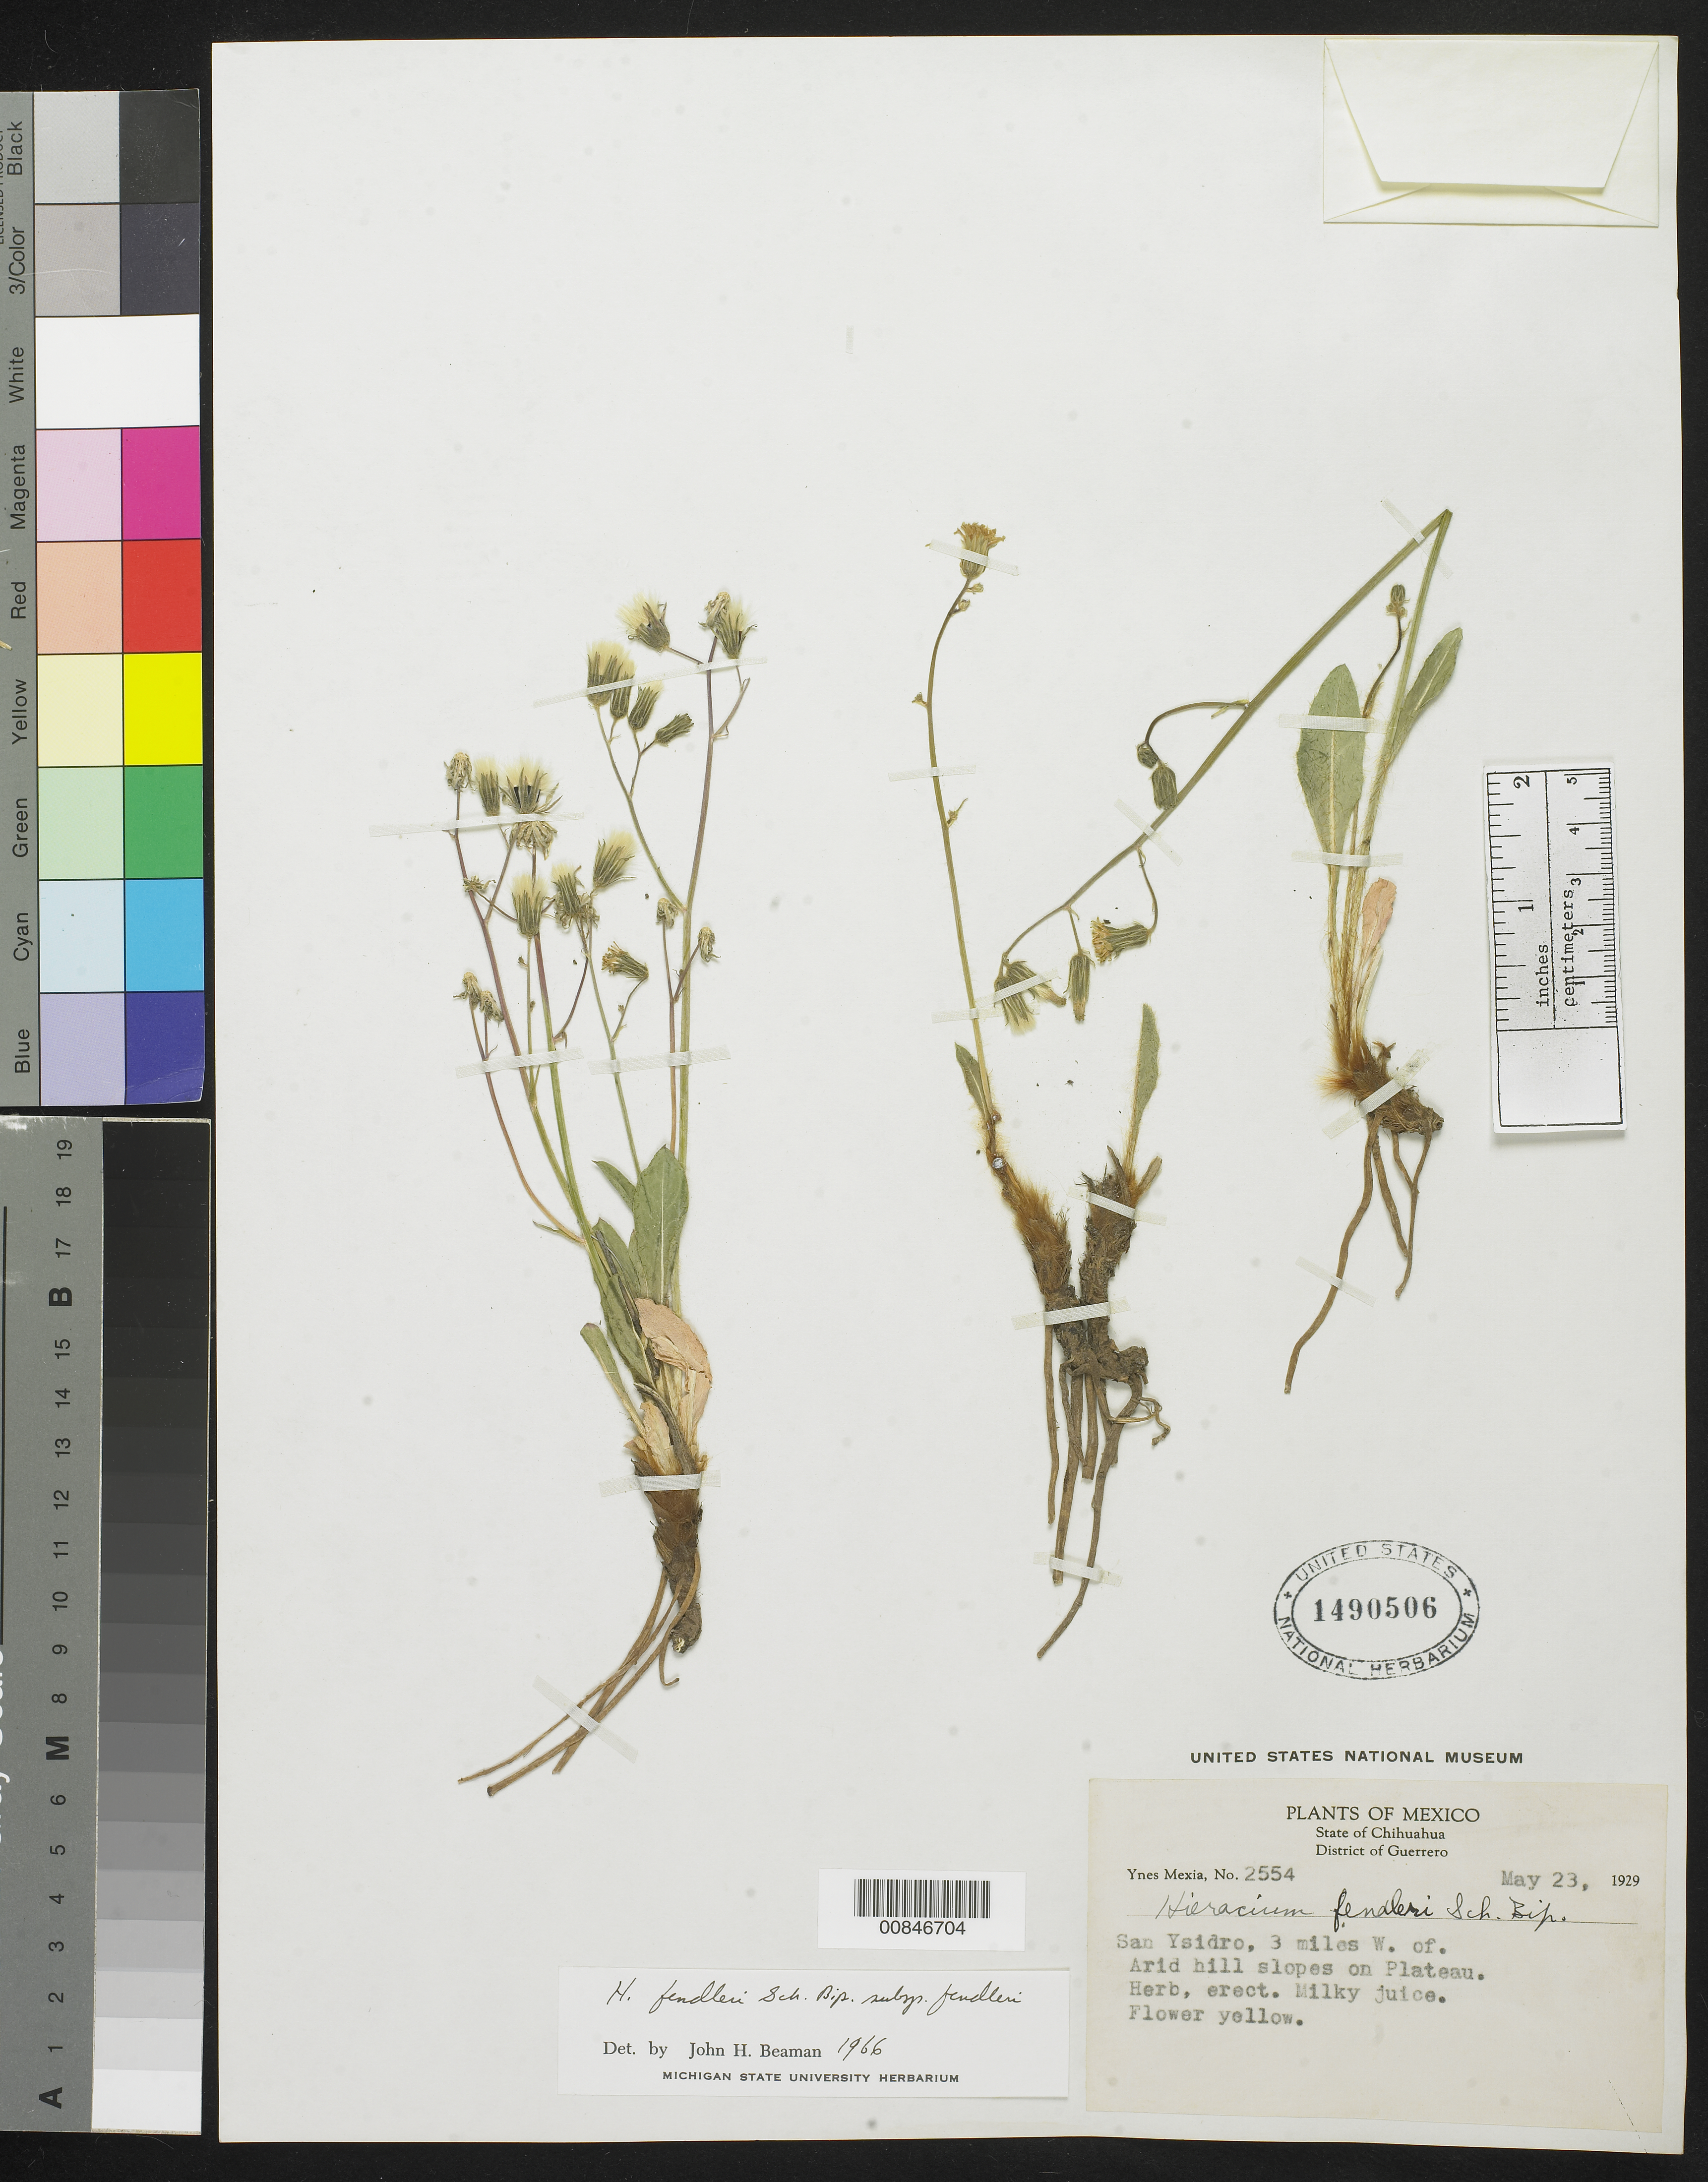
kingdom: Plantae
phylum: Tracheophyta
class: Magnoliopsida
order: Asterales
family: Asteraceae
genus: Hieracium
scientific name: Hieracium fendleri subsp. fendleri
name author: Sch. Bip.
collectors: Y. Mexia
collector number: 2554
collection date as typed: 23 May 1929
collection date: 1929-05-23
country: Mexico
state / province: Chihuahua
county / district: Guerrero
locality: San Ysidro, 3 miles W. of.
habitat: Arid hill slopes on plateau.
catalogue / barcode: US 1490506